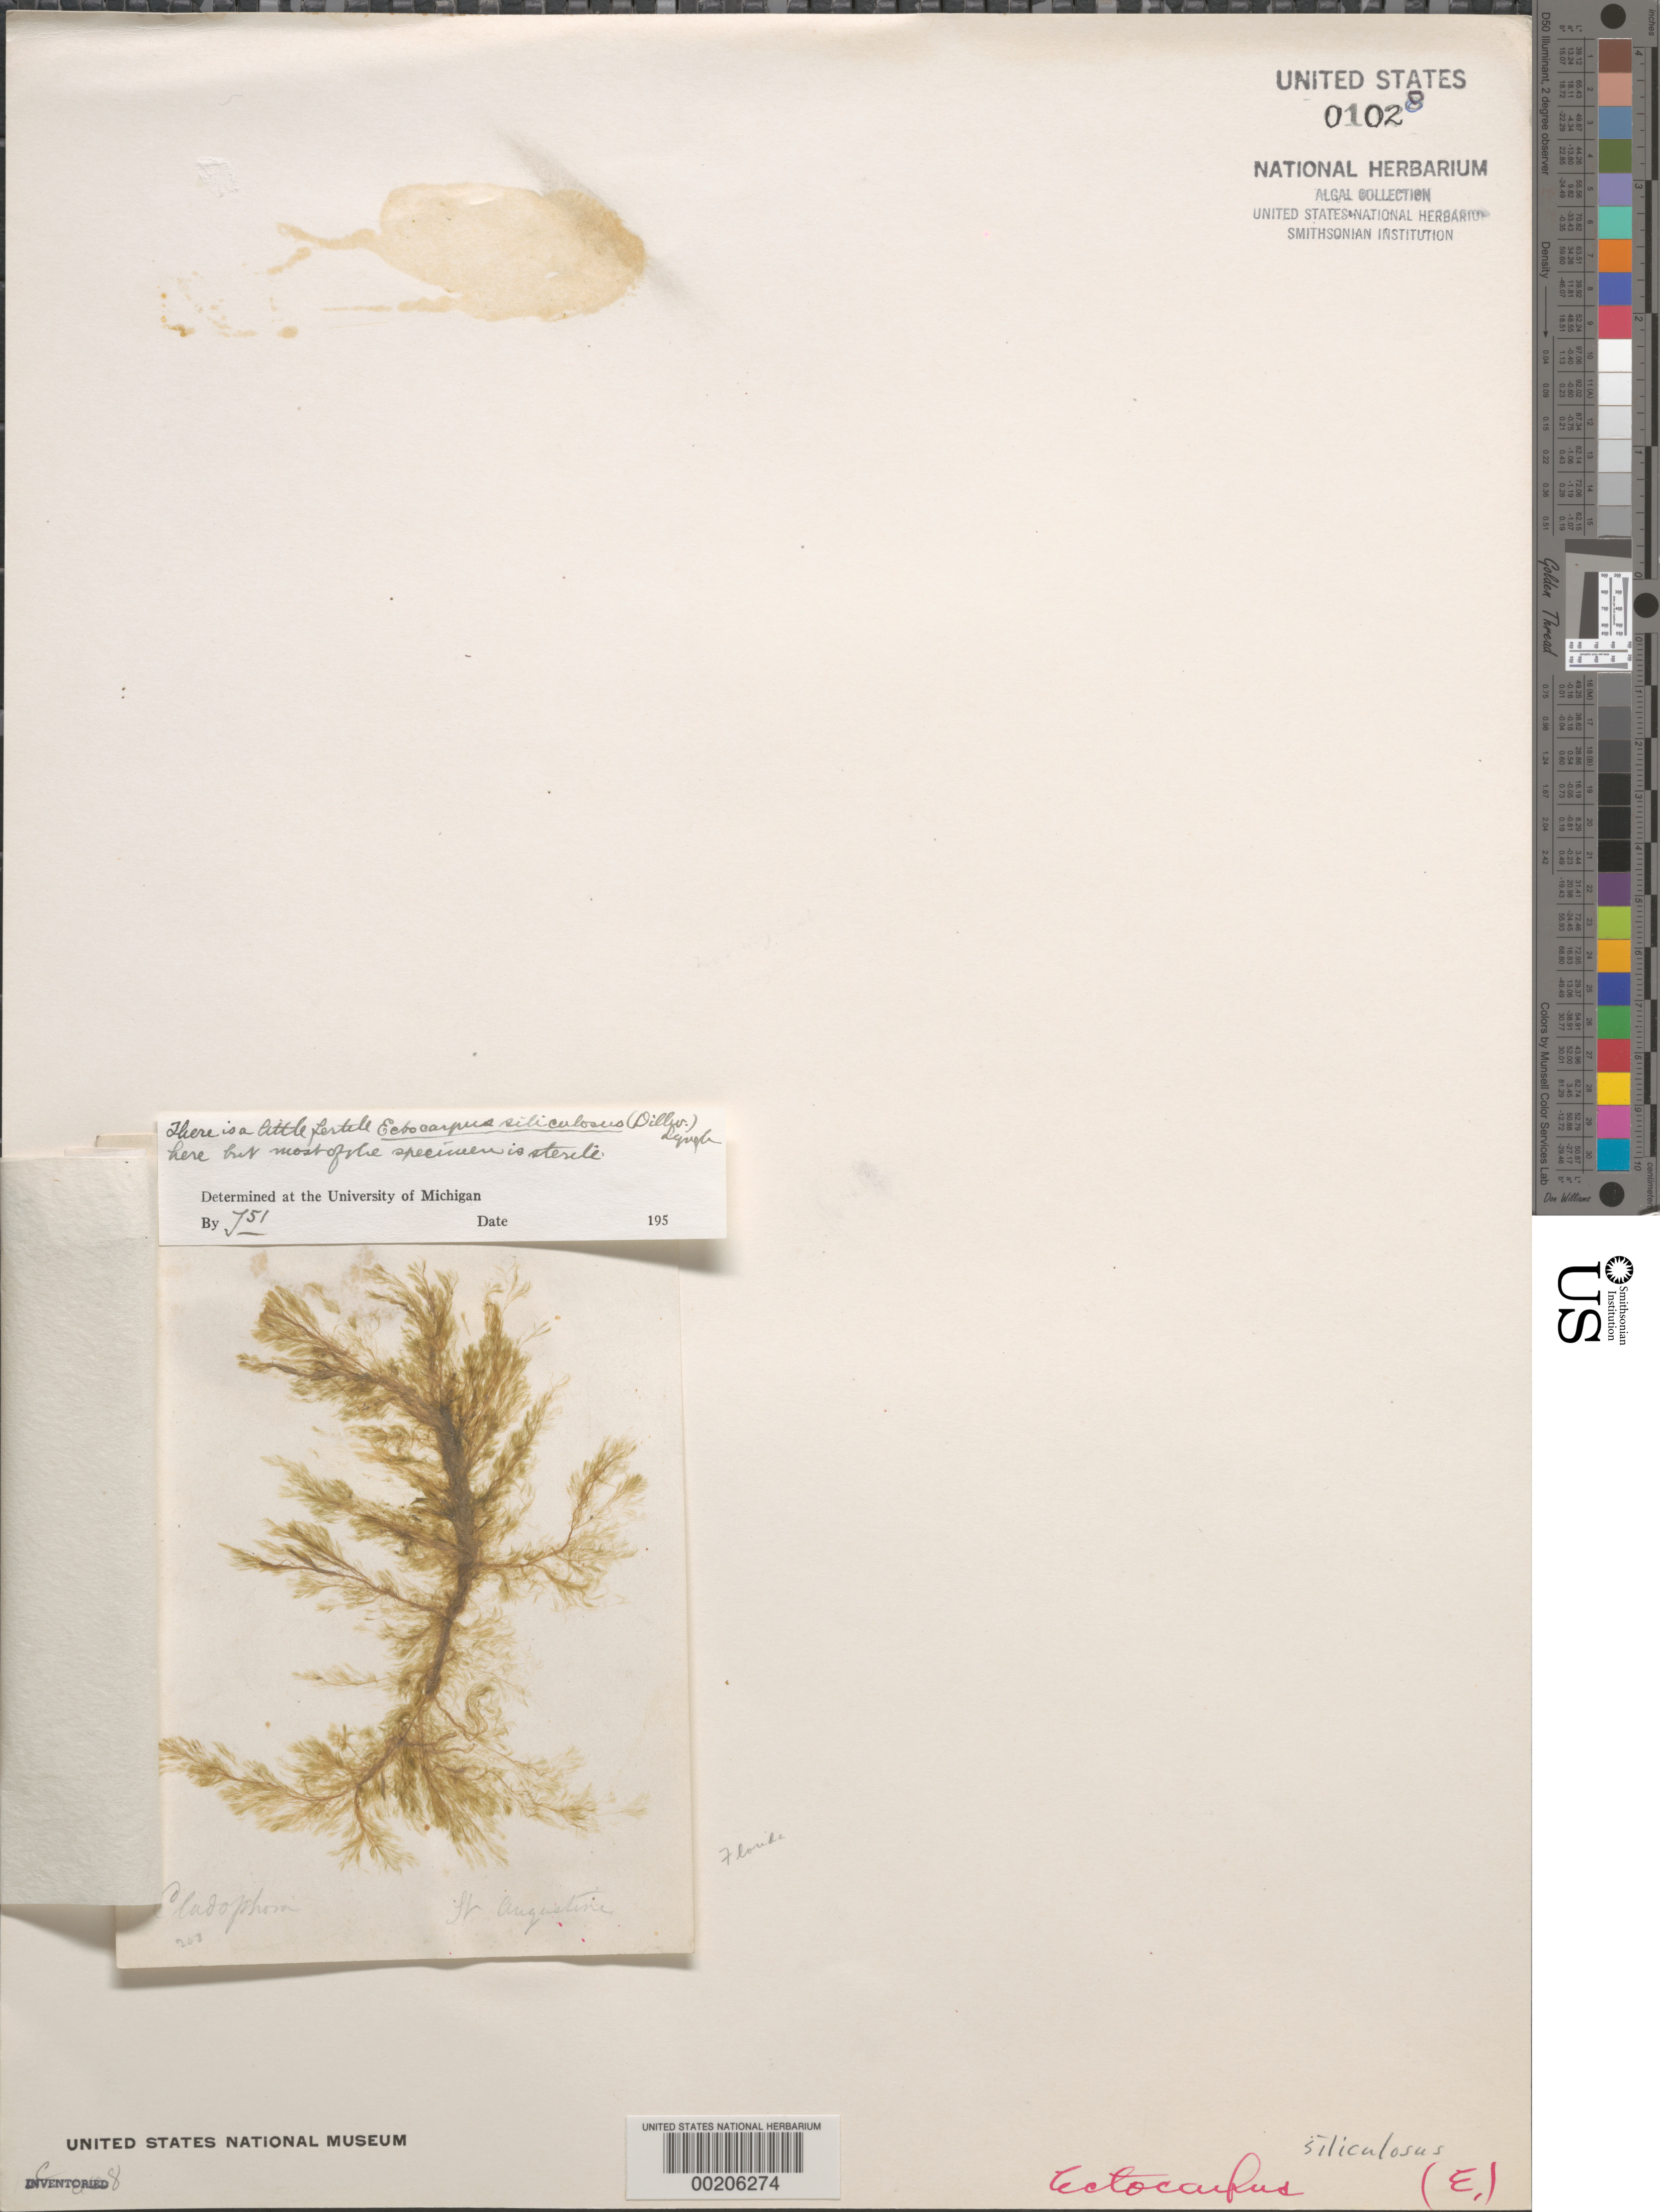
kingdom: Chromista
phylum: Ochrophyta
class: Phaeophyceae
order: Ectocarpales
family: Ectocarpaceae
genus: Ectocarpus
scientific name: Ectocarpus siliculosus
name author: (Dillwyn) Lyngbye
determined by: Taylor, William R.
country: United States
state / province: Florida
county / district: Saint Johns County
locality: St. Augustine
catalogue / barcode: US 1028